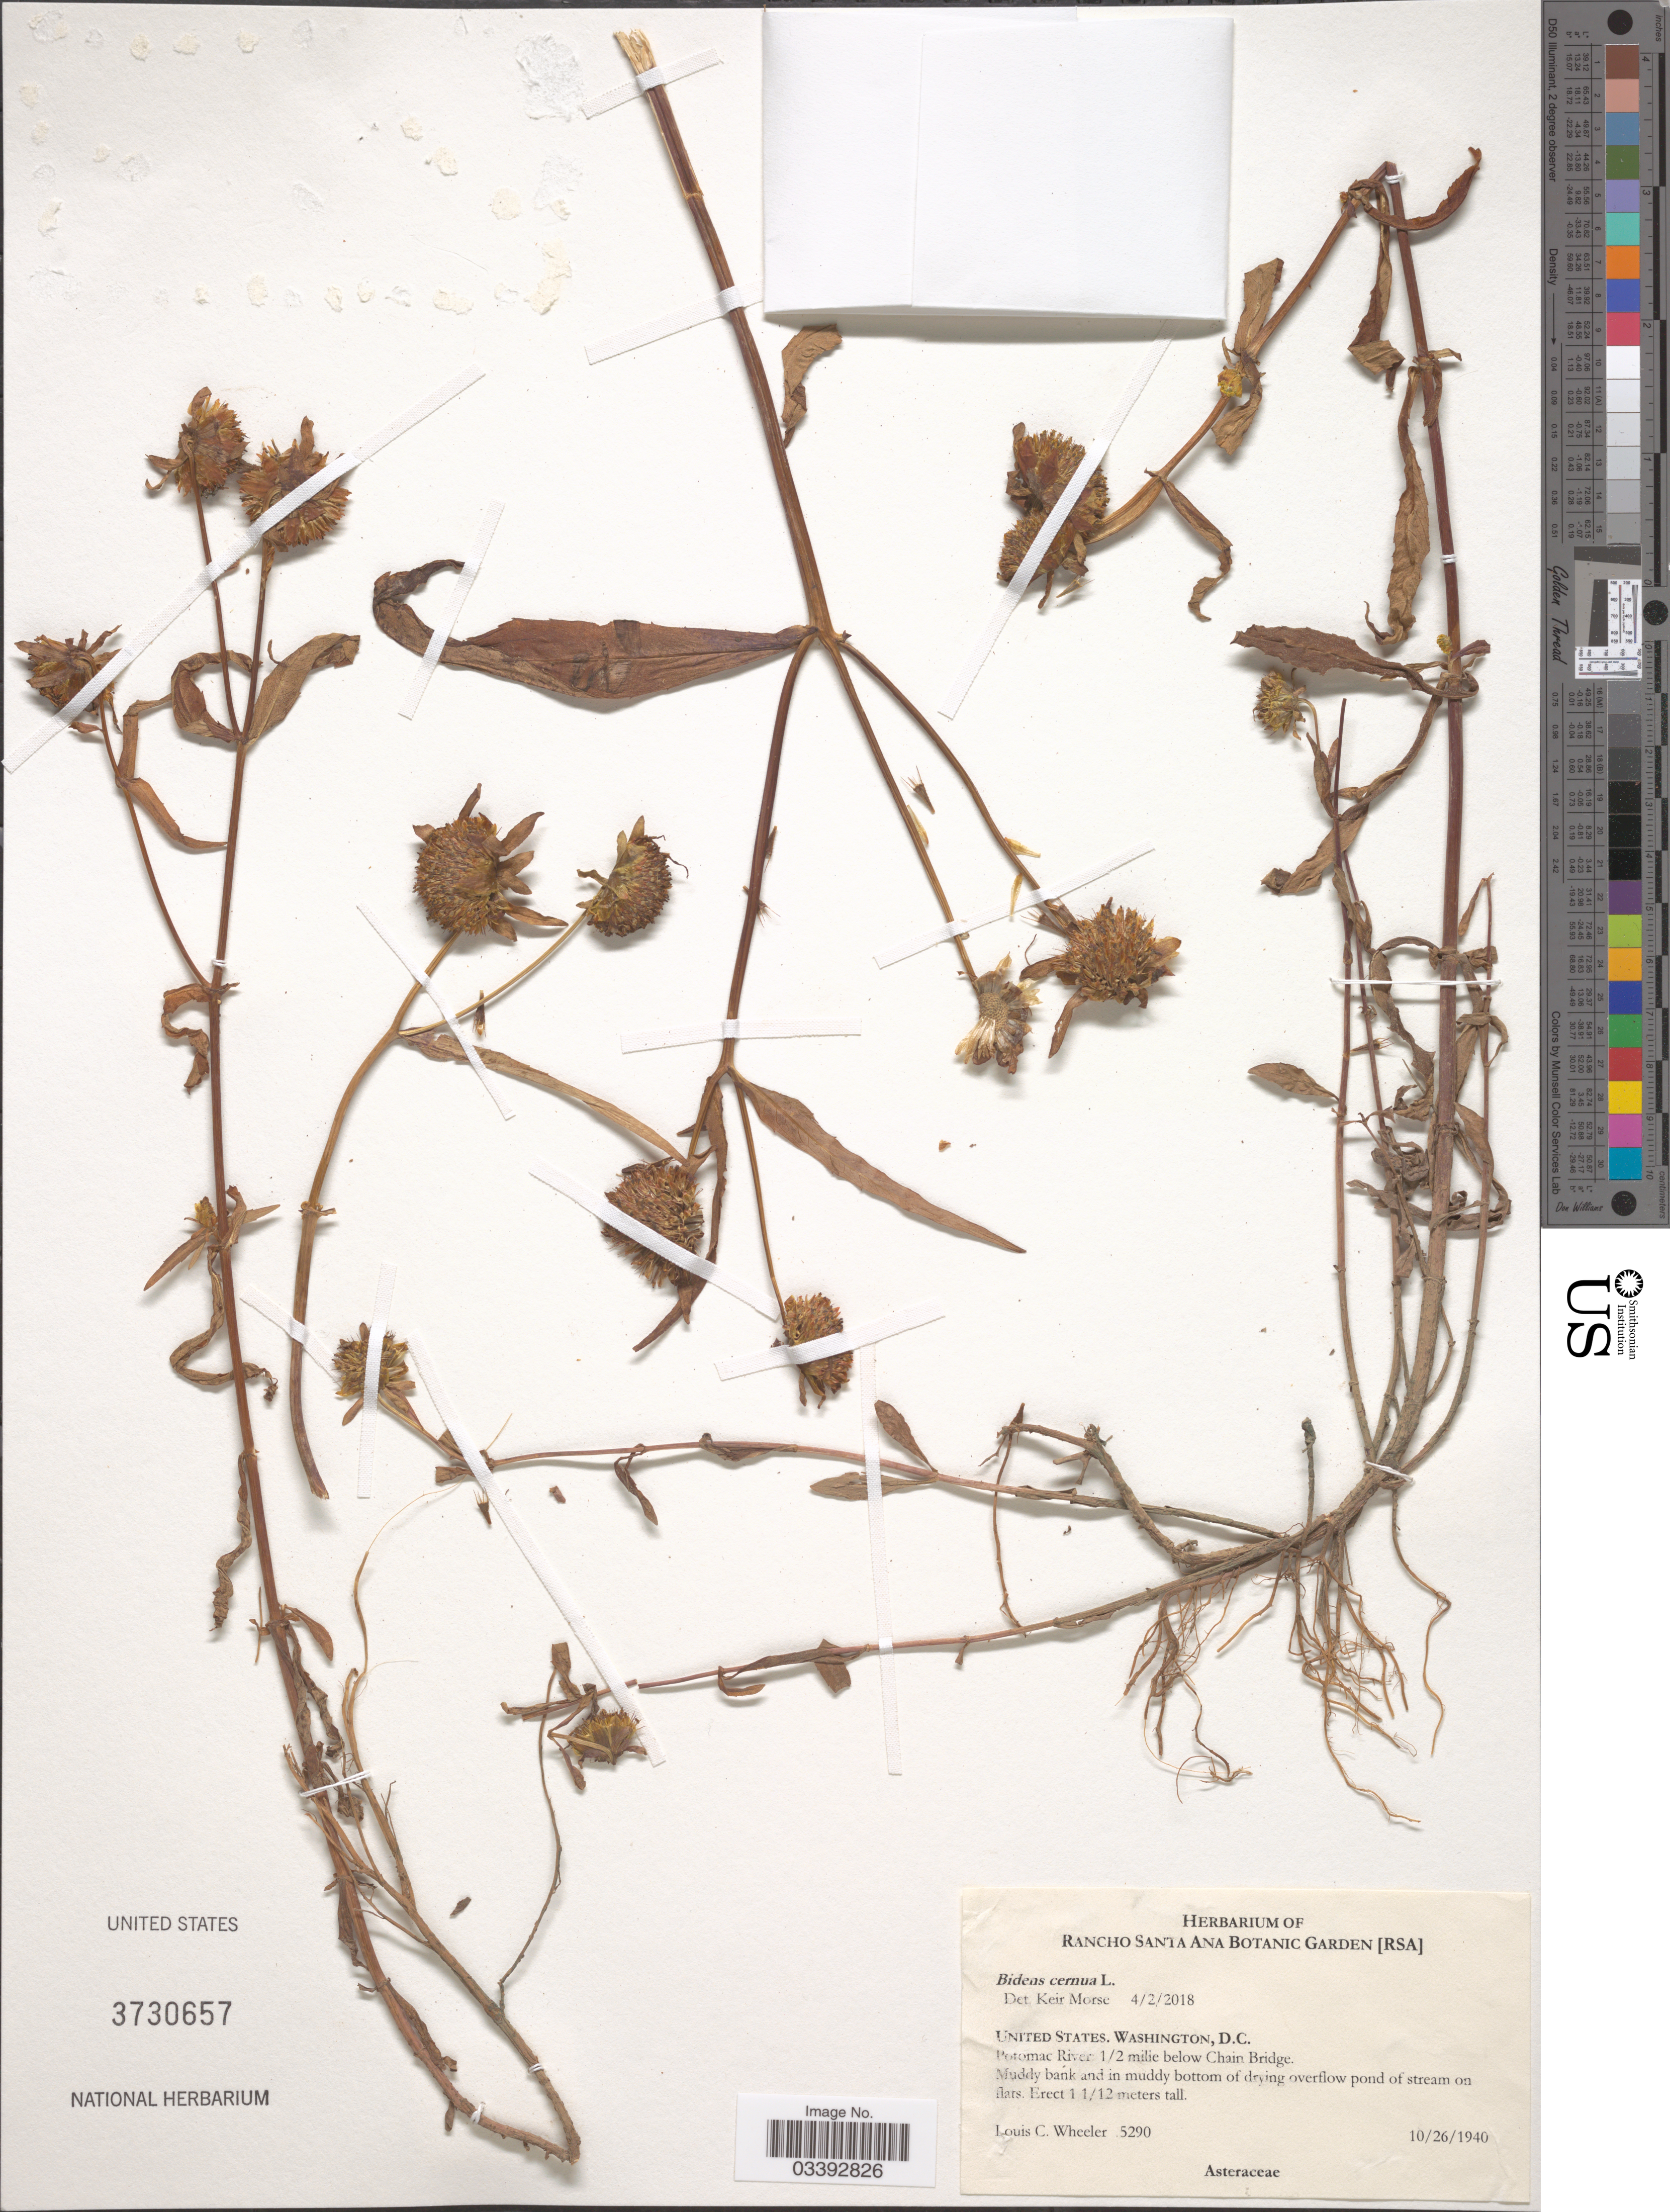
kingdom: Plantae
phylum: Tracheophyta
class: Magnoliopsida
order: Asterales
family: Asteraceae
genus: Bidens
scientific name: Bidens cernua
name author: L.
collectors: L. C. Wheeler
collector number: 5290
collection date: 1940-10-26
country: United States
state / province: District of Columbia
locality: Washington, D.C. Potomac River ½ mile below Chain Bridge.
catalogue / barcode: US 3730657